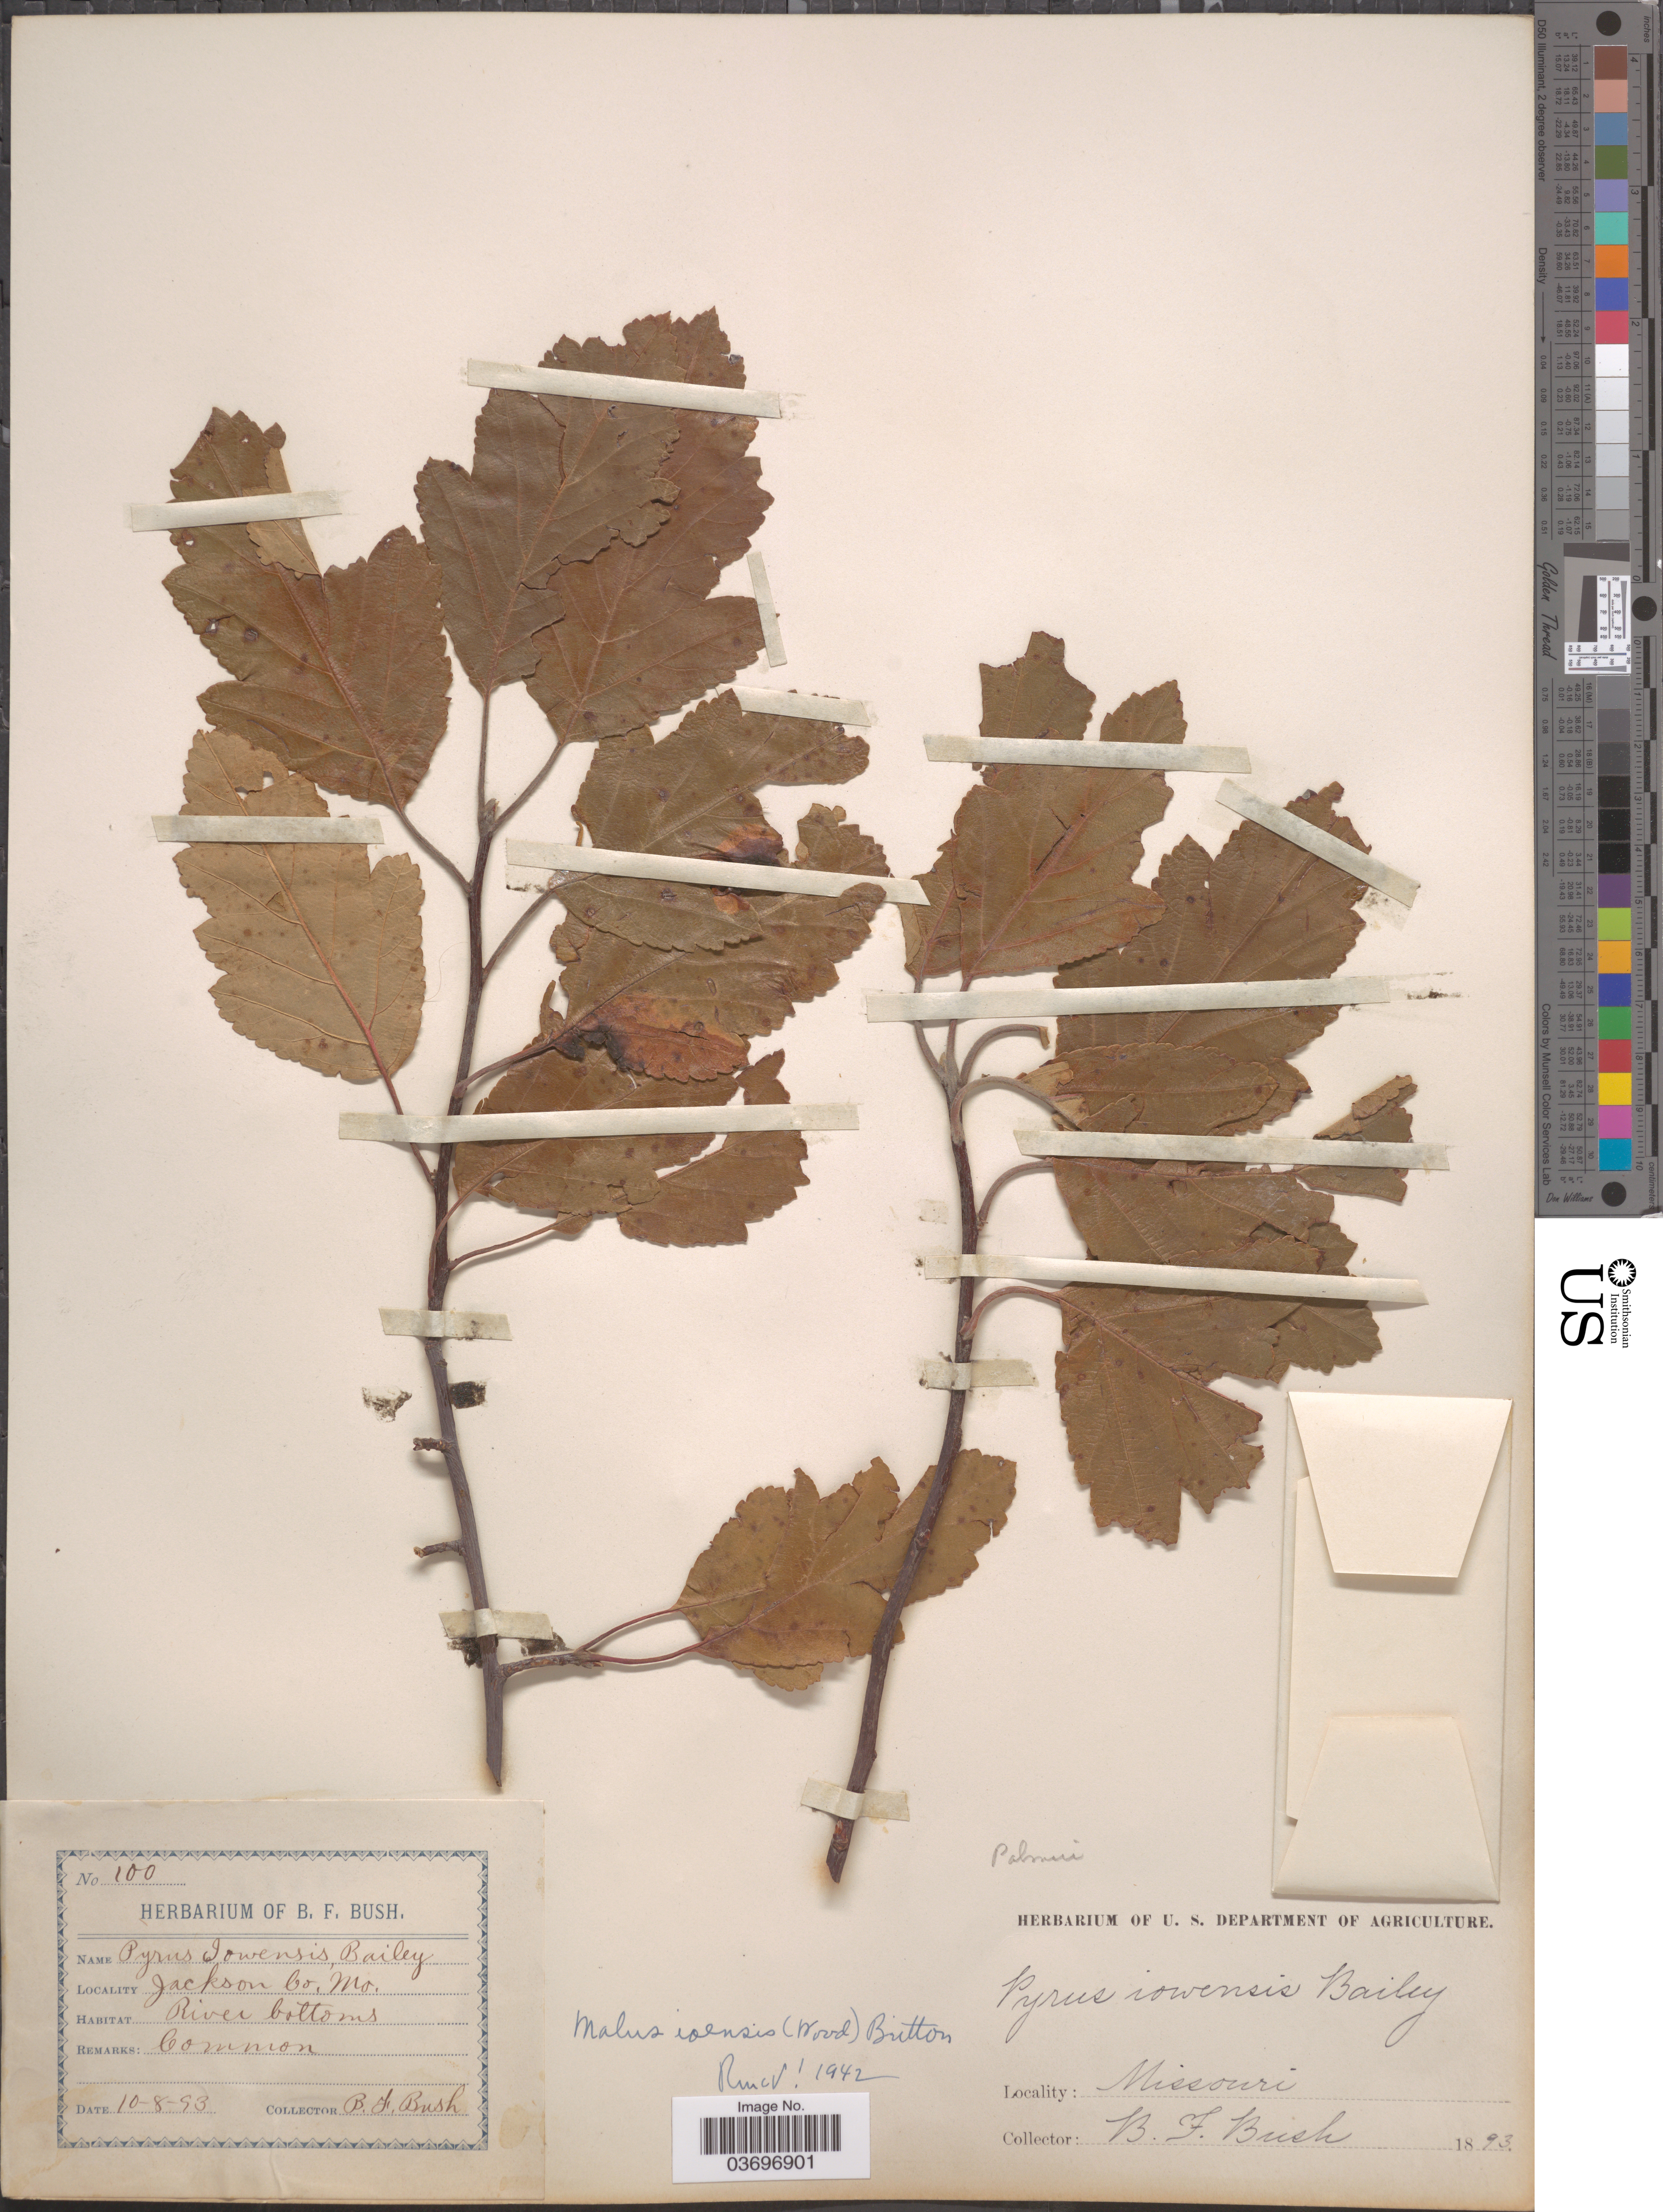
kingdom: Plantae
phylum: Tracheophyta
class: Magnoliopsida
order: Rosales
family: Rosaceae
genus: Malus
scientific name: Malus ioensis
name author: (Alph. Wood) Britton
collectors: B. F. Bush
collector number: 100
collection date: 1893-10-08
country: United States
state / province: Missouri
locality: Jackson Co.